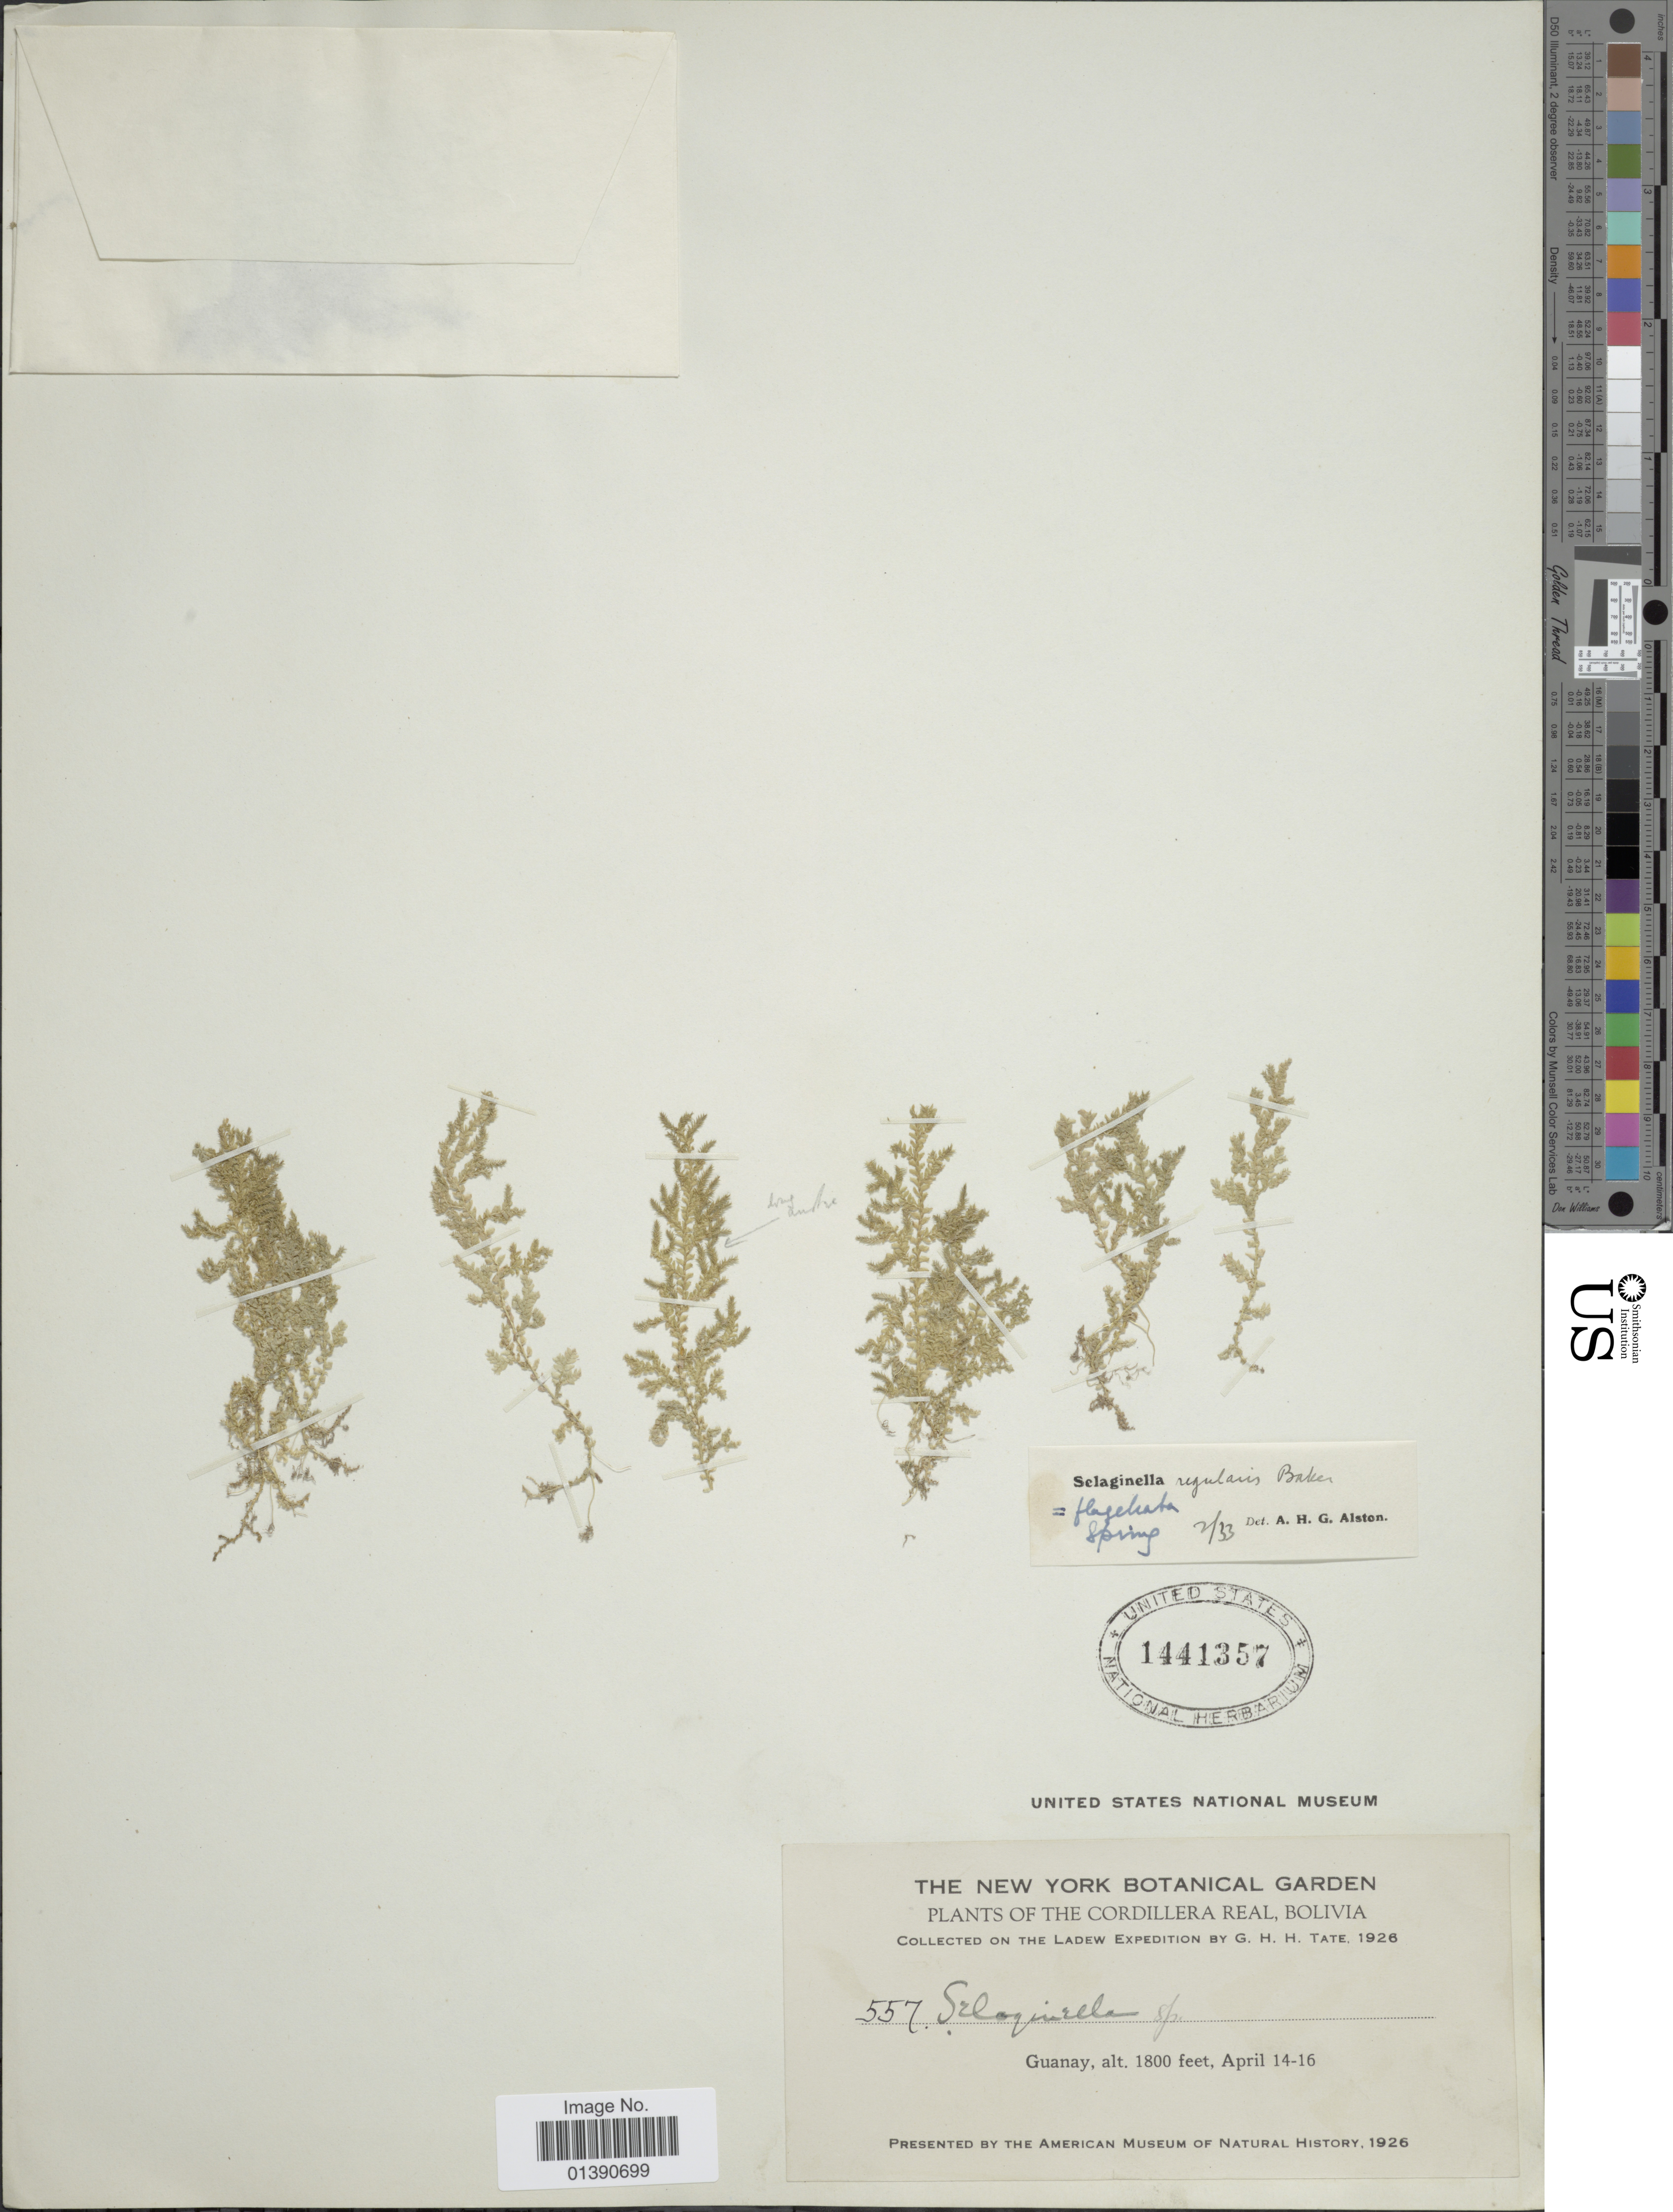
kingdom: Plantae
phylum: Tracheophyta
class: Lycopodiopsida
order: Selaginellales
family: Selaginellaceae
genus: Selaginella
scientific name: Selaginella flagellata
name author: Spring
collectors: G. Tate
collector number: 557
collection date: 1926-04-14/1926-04-16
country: Bolivia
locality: Cordillera Real, Guanay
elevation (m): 549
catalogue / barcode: US 1441357